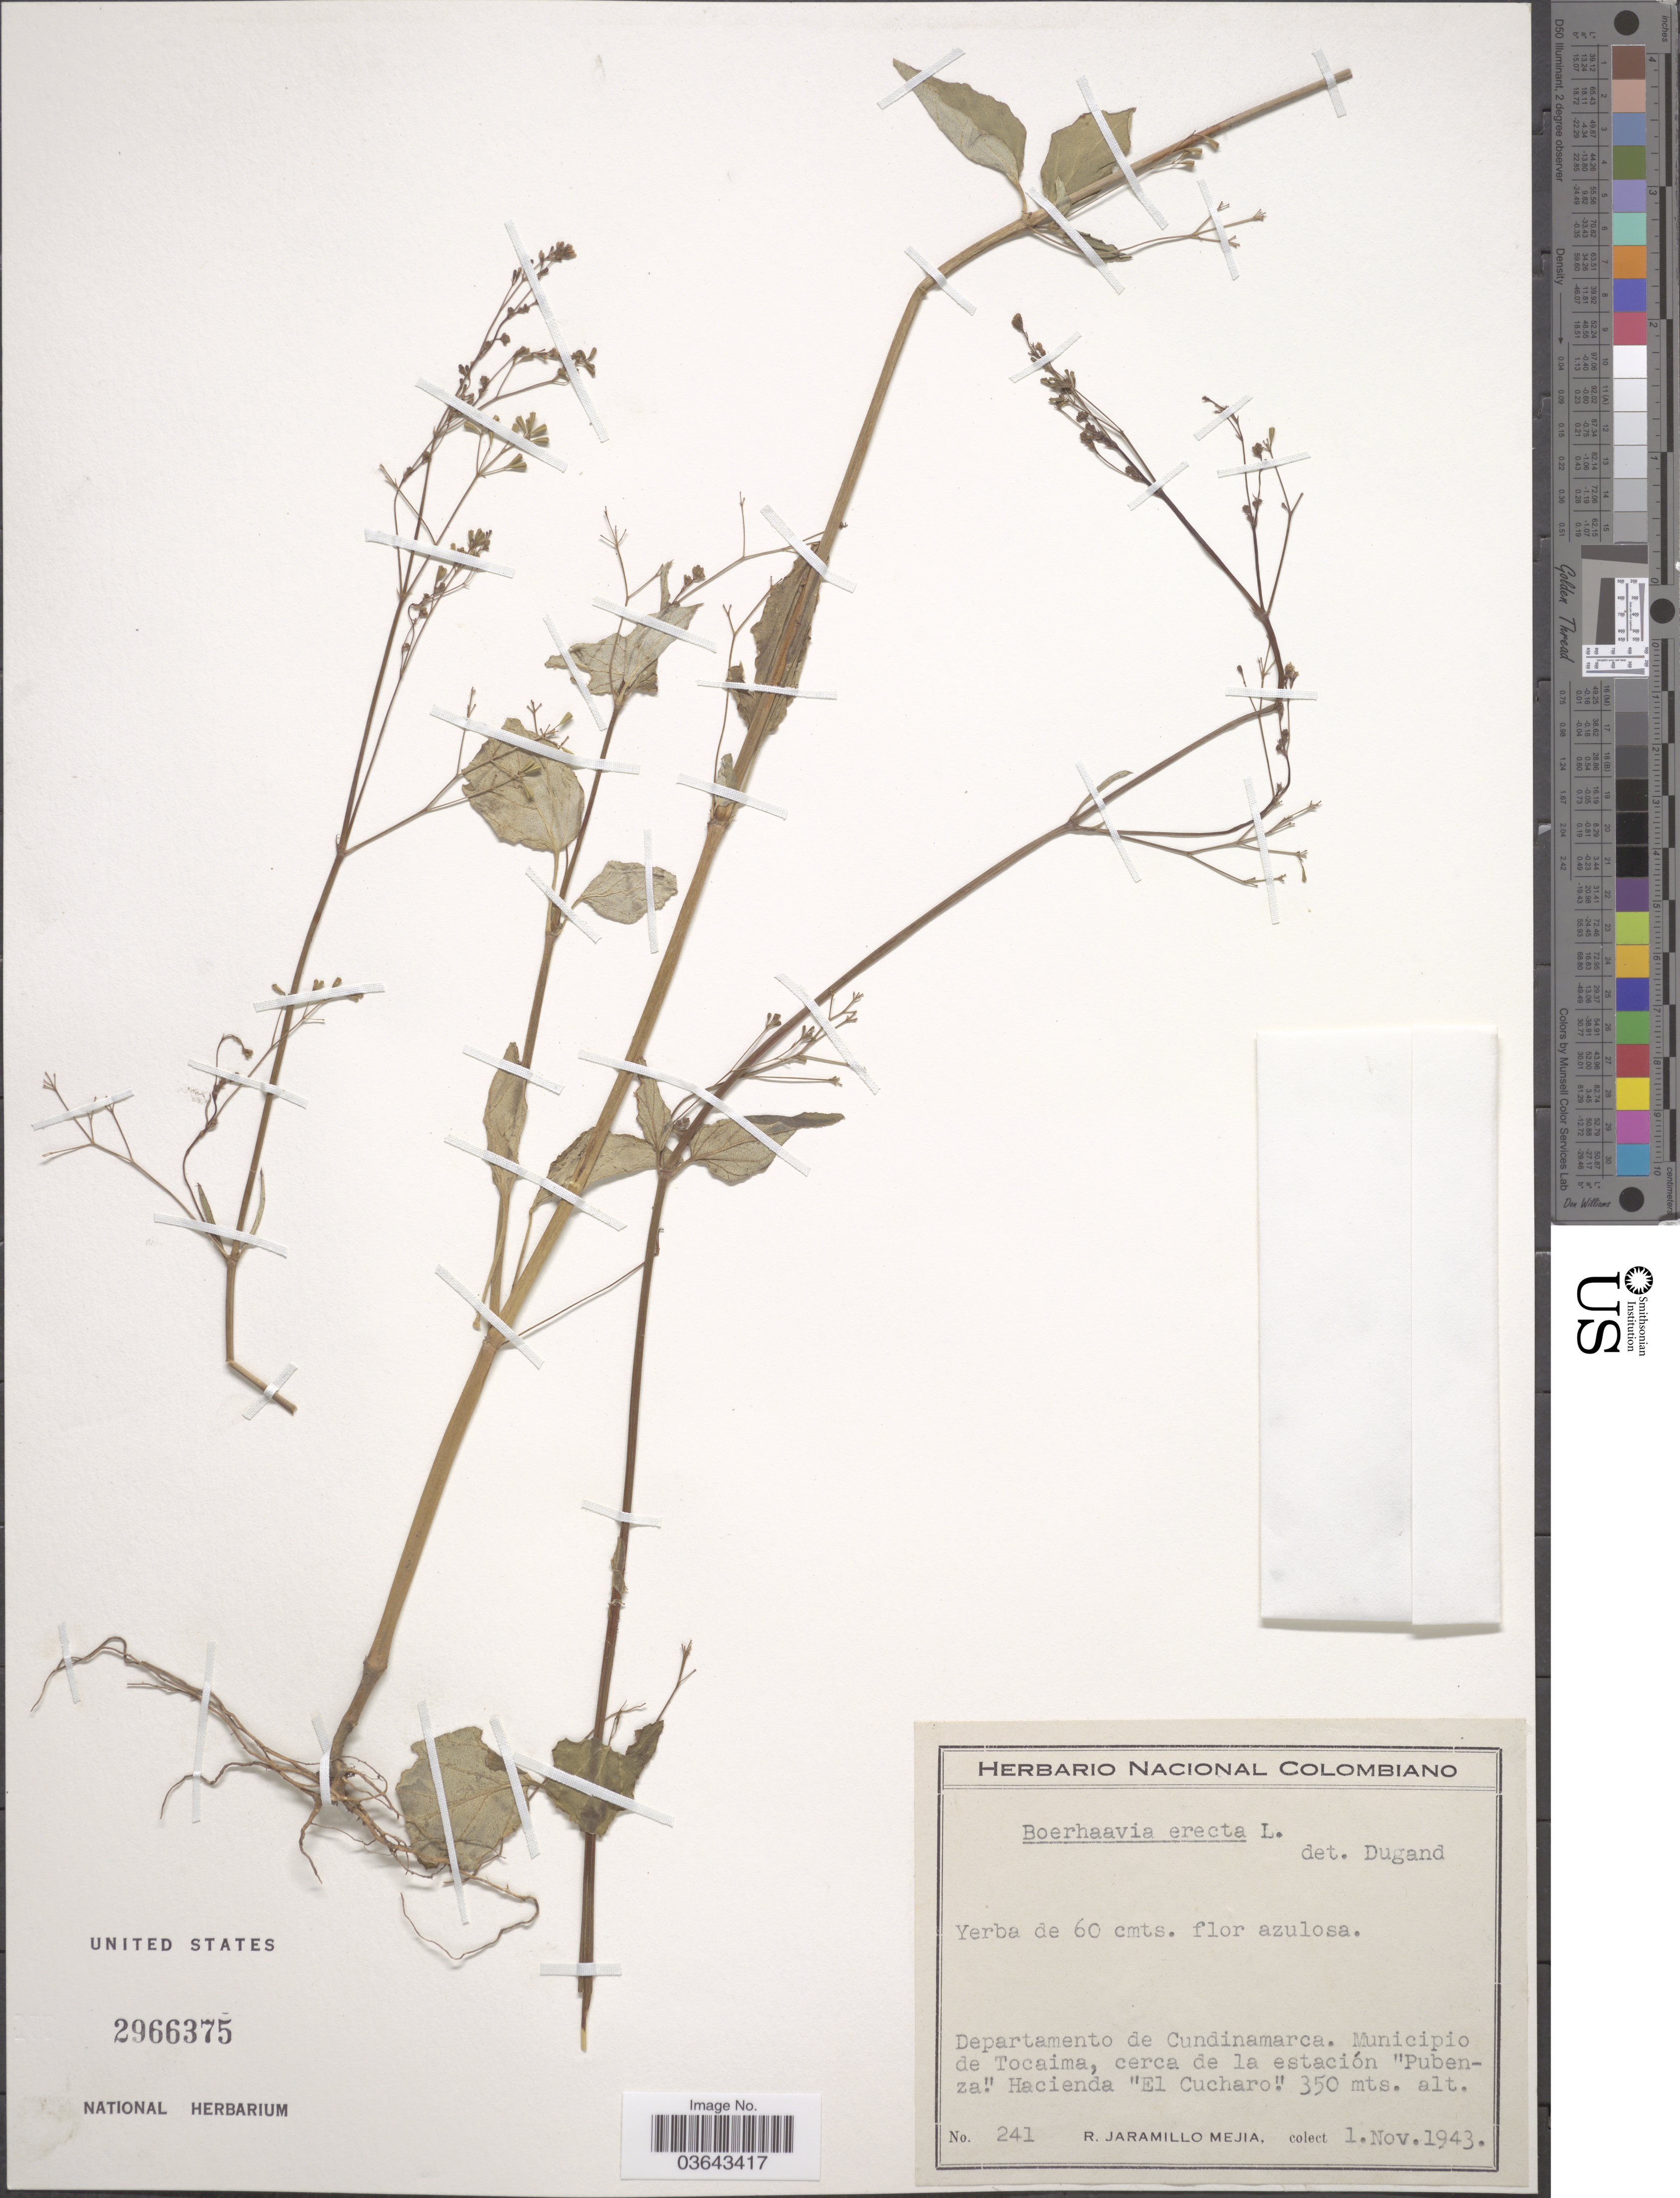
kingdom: Plantae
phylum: Tracheophyta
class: Magnoliopsida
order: Caryophyllales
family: Nyctaginaceae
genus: Boerhavia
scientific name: Boerhavia erecta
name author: L.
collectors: R. Jaramillo M.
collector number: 241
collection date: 1943-11-01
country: Colombia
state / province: Cundinamarca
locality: Departamento de Cundinamarca. Municipio de Tocaima, cerca de la estación "Pubenza". Hacienda "El Cucharo".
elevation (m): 350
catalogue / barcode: US 2966375